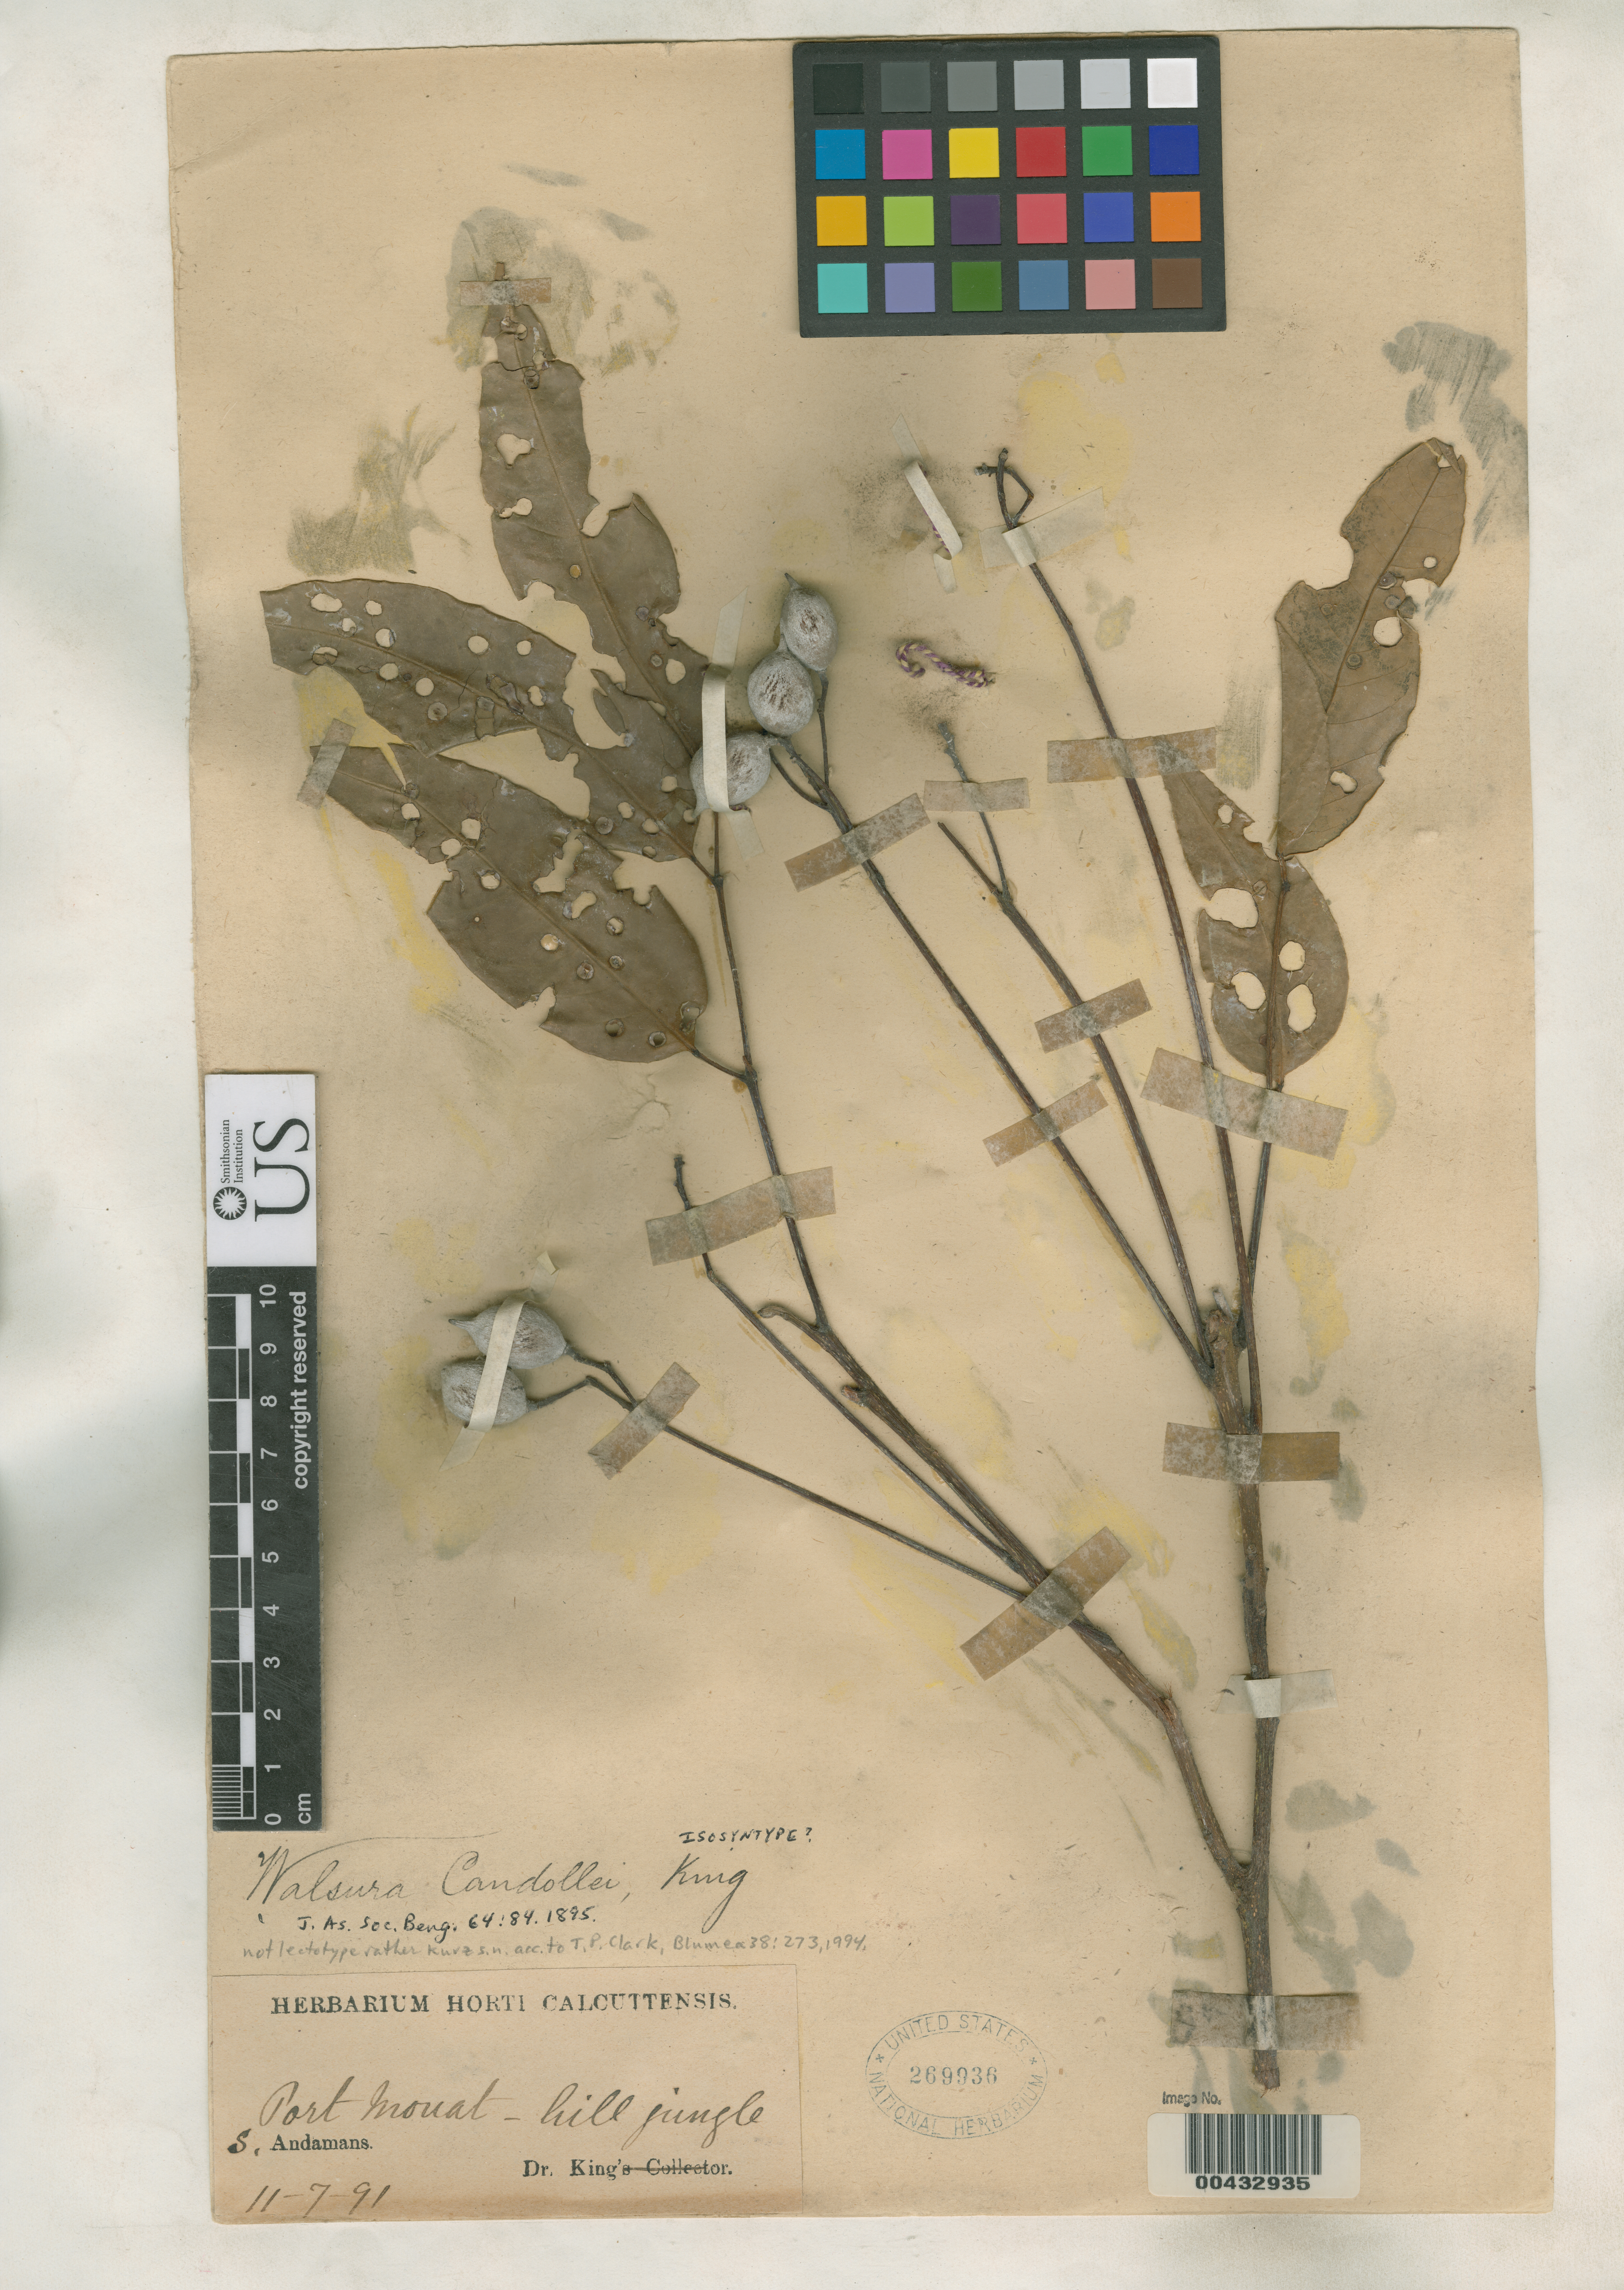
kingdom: Plantae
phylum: Tracheophyta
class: Magnoliopsida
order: Sapindales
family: Meliaceae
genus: Walsura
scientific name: Walsura candollei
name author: King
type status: Isosyntype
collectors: Dr. King's collector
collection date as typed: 11 Jul 1891 or 07 Nov 1891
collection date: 1891-07-11 or 1891-11-07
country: India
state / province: Andaman and Nicobar Islands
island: Andaman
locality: South Andaman, Port Monat.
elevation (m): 152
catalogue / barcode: US 269936